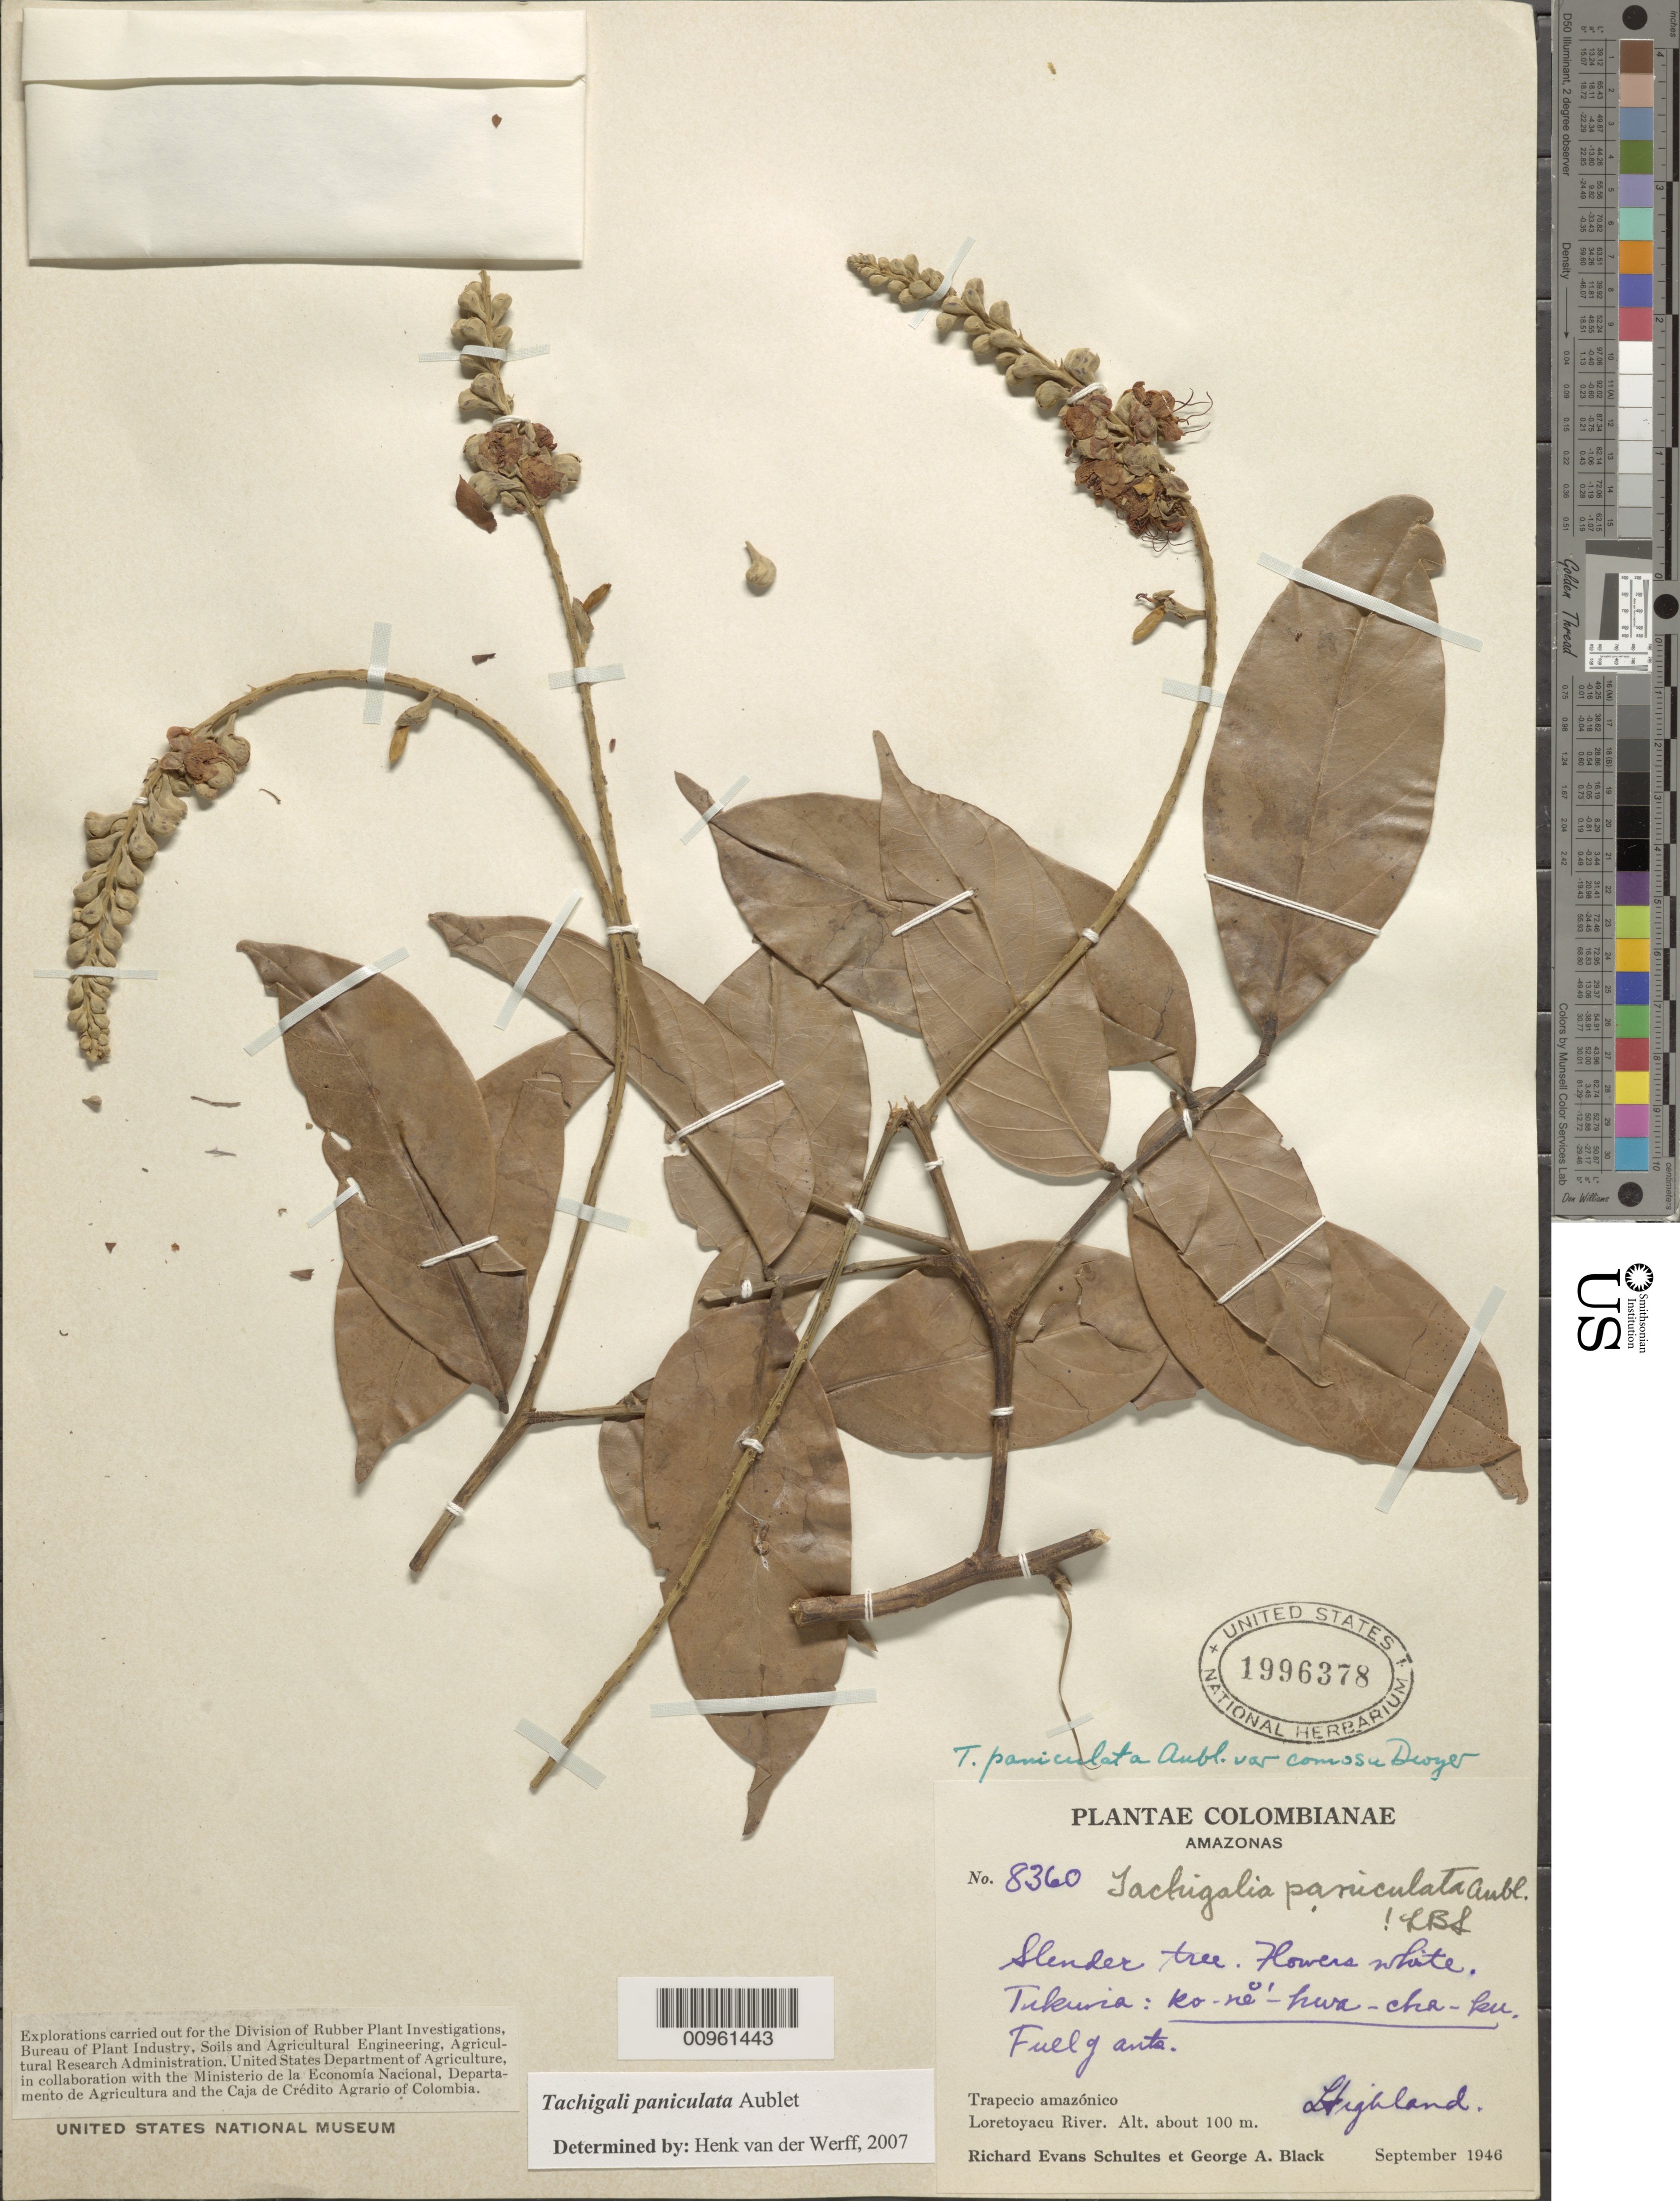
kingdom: Plantae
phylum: Tracheophyta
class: Magnoliopsida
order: Fabales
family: Fabaceae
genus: Tachigali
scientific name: Tachigali paniculata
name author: Aubl.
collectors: R. E. Schultes & G. A. Black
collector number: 8360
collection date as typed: Sep 1946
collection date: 1946-09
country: Colombia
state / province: Amazônas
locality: Trapecio Amazonico, Loretoyacu River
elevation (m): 100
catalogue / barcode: US 1996378